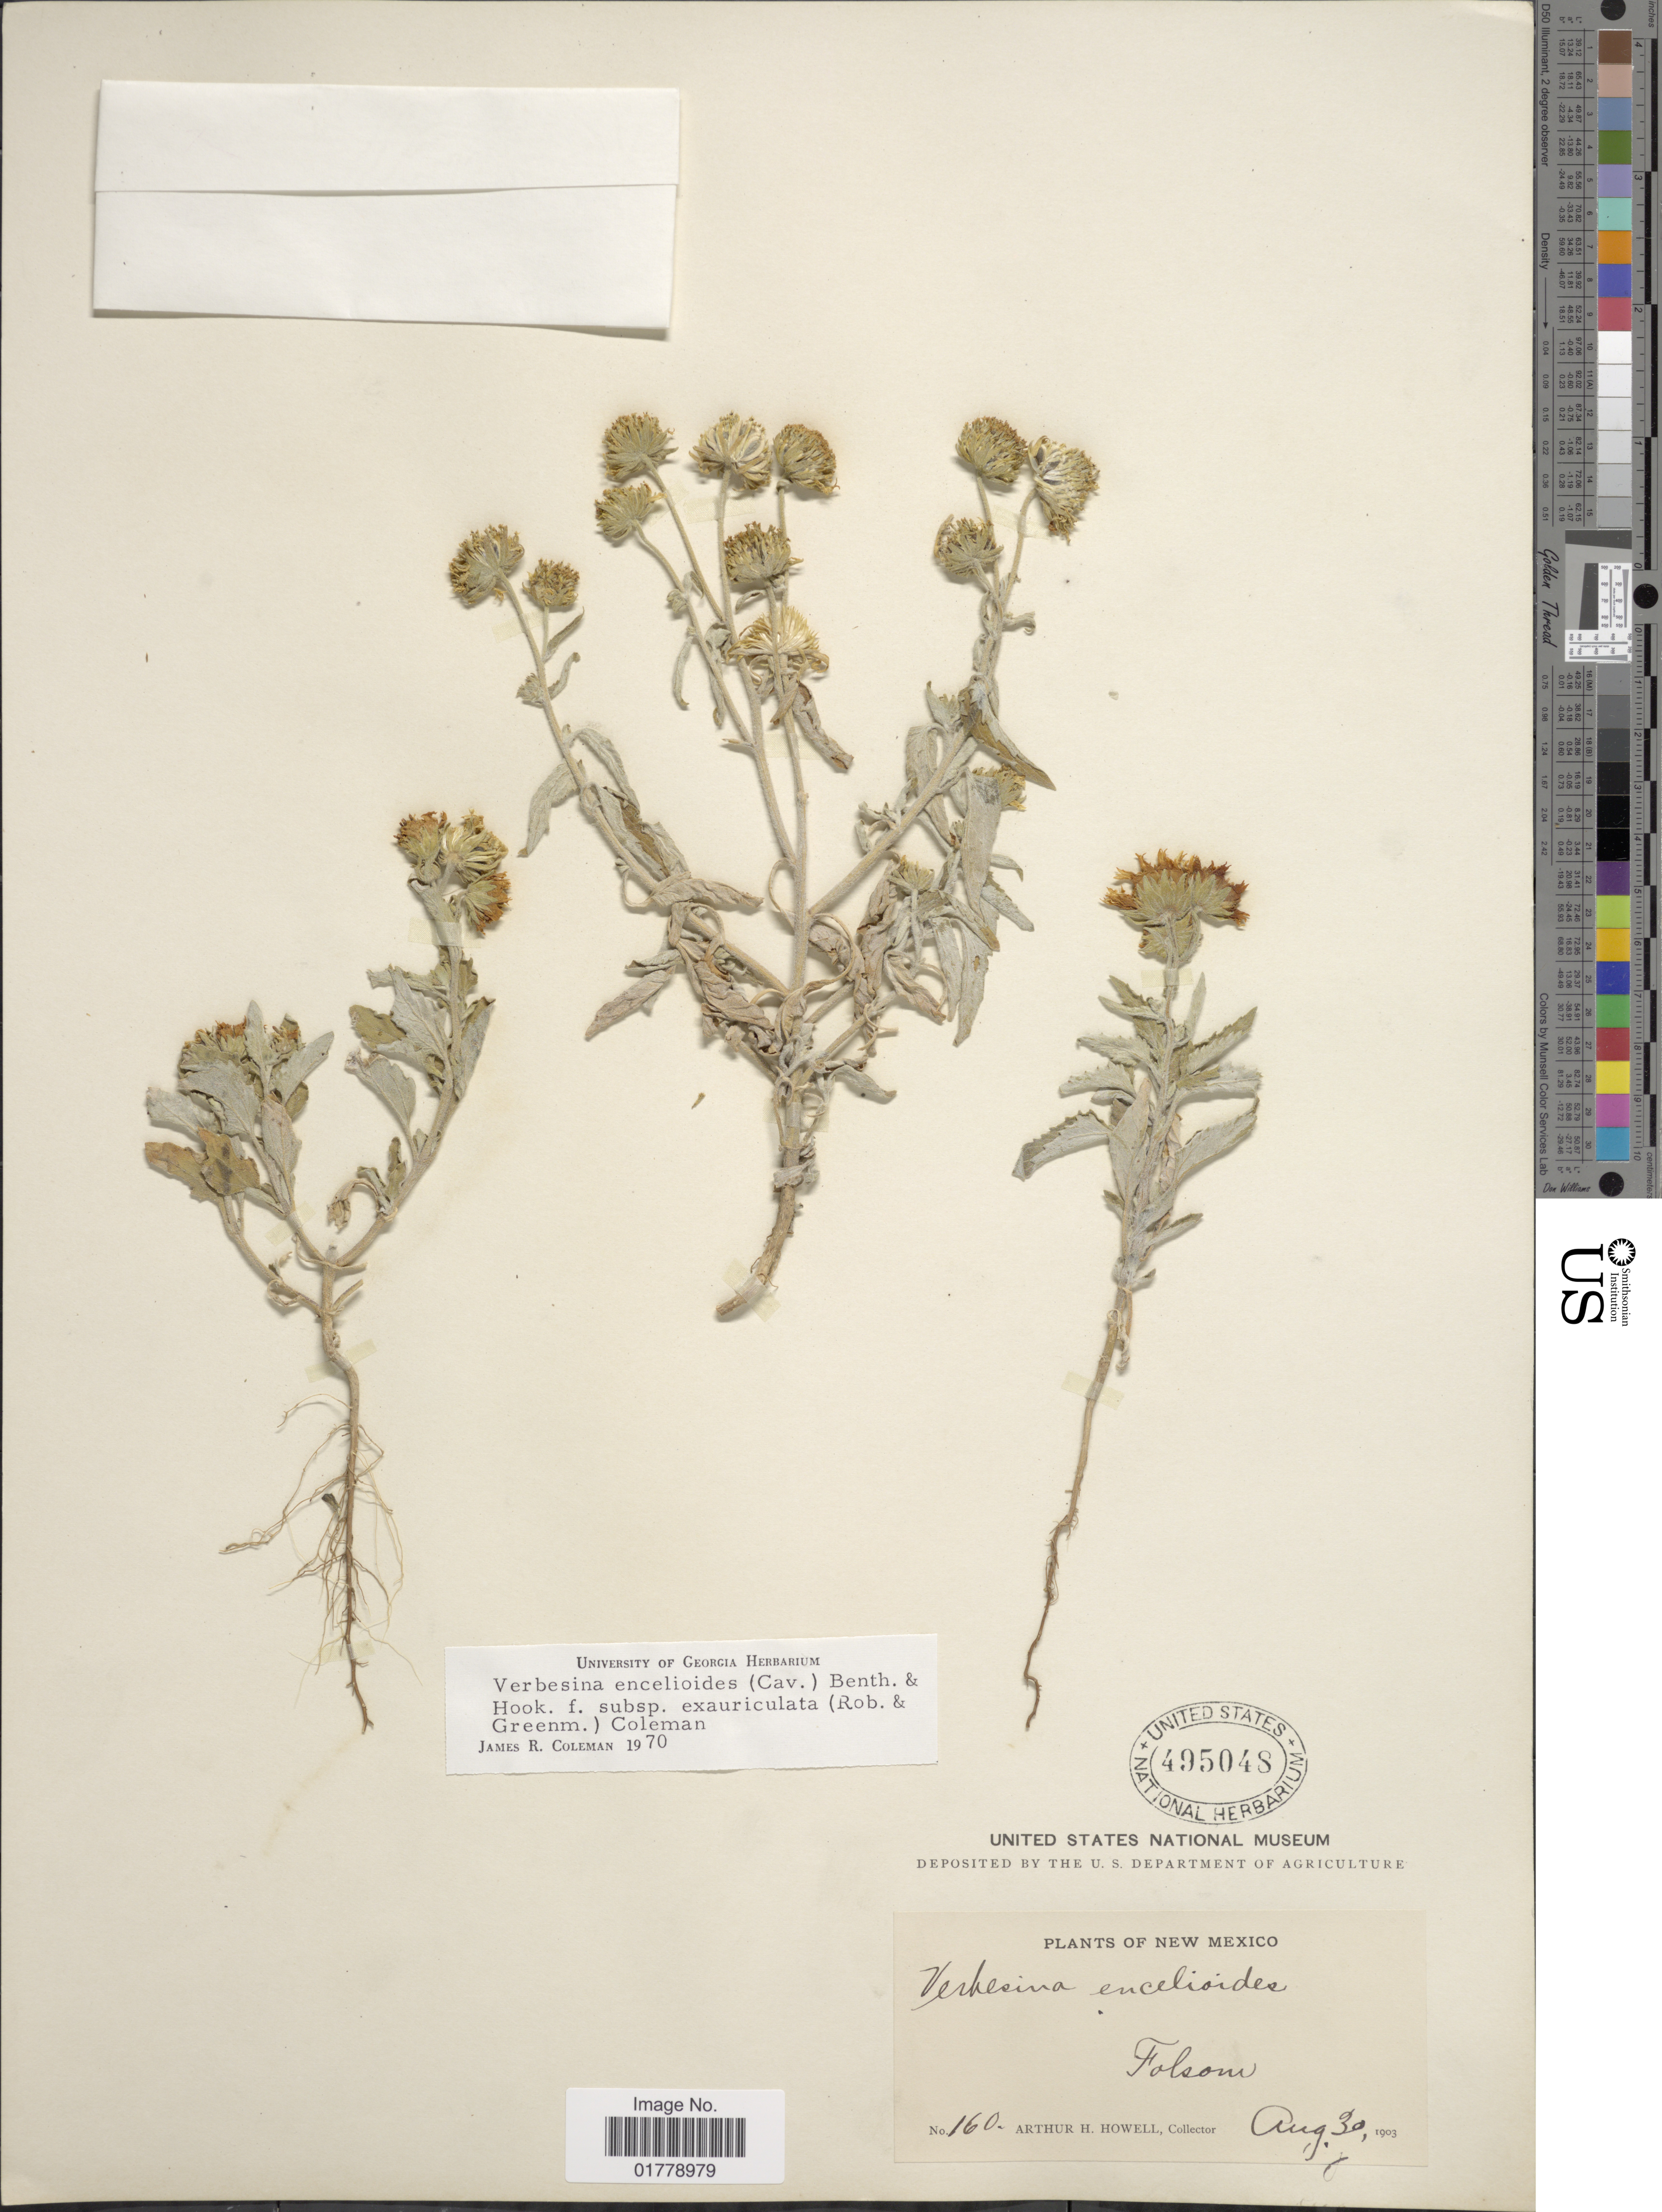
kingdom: Plantae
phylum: Tracheophyta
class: Magnoliopsida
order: Asterales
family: Asteraceae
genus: Verbesina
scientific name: Verbesina encelioides var. cana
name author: (B.L. Rob.) Greenm.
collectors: A. H. Howell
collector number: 160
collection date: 1903-08-30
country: United States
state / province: New Mexico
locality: Folsom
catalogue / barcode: US 495048